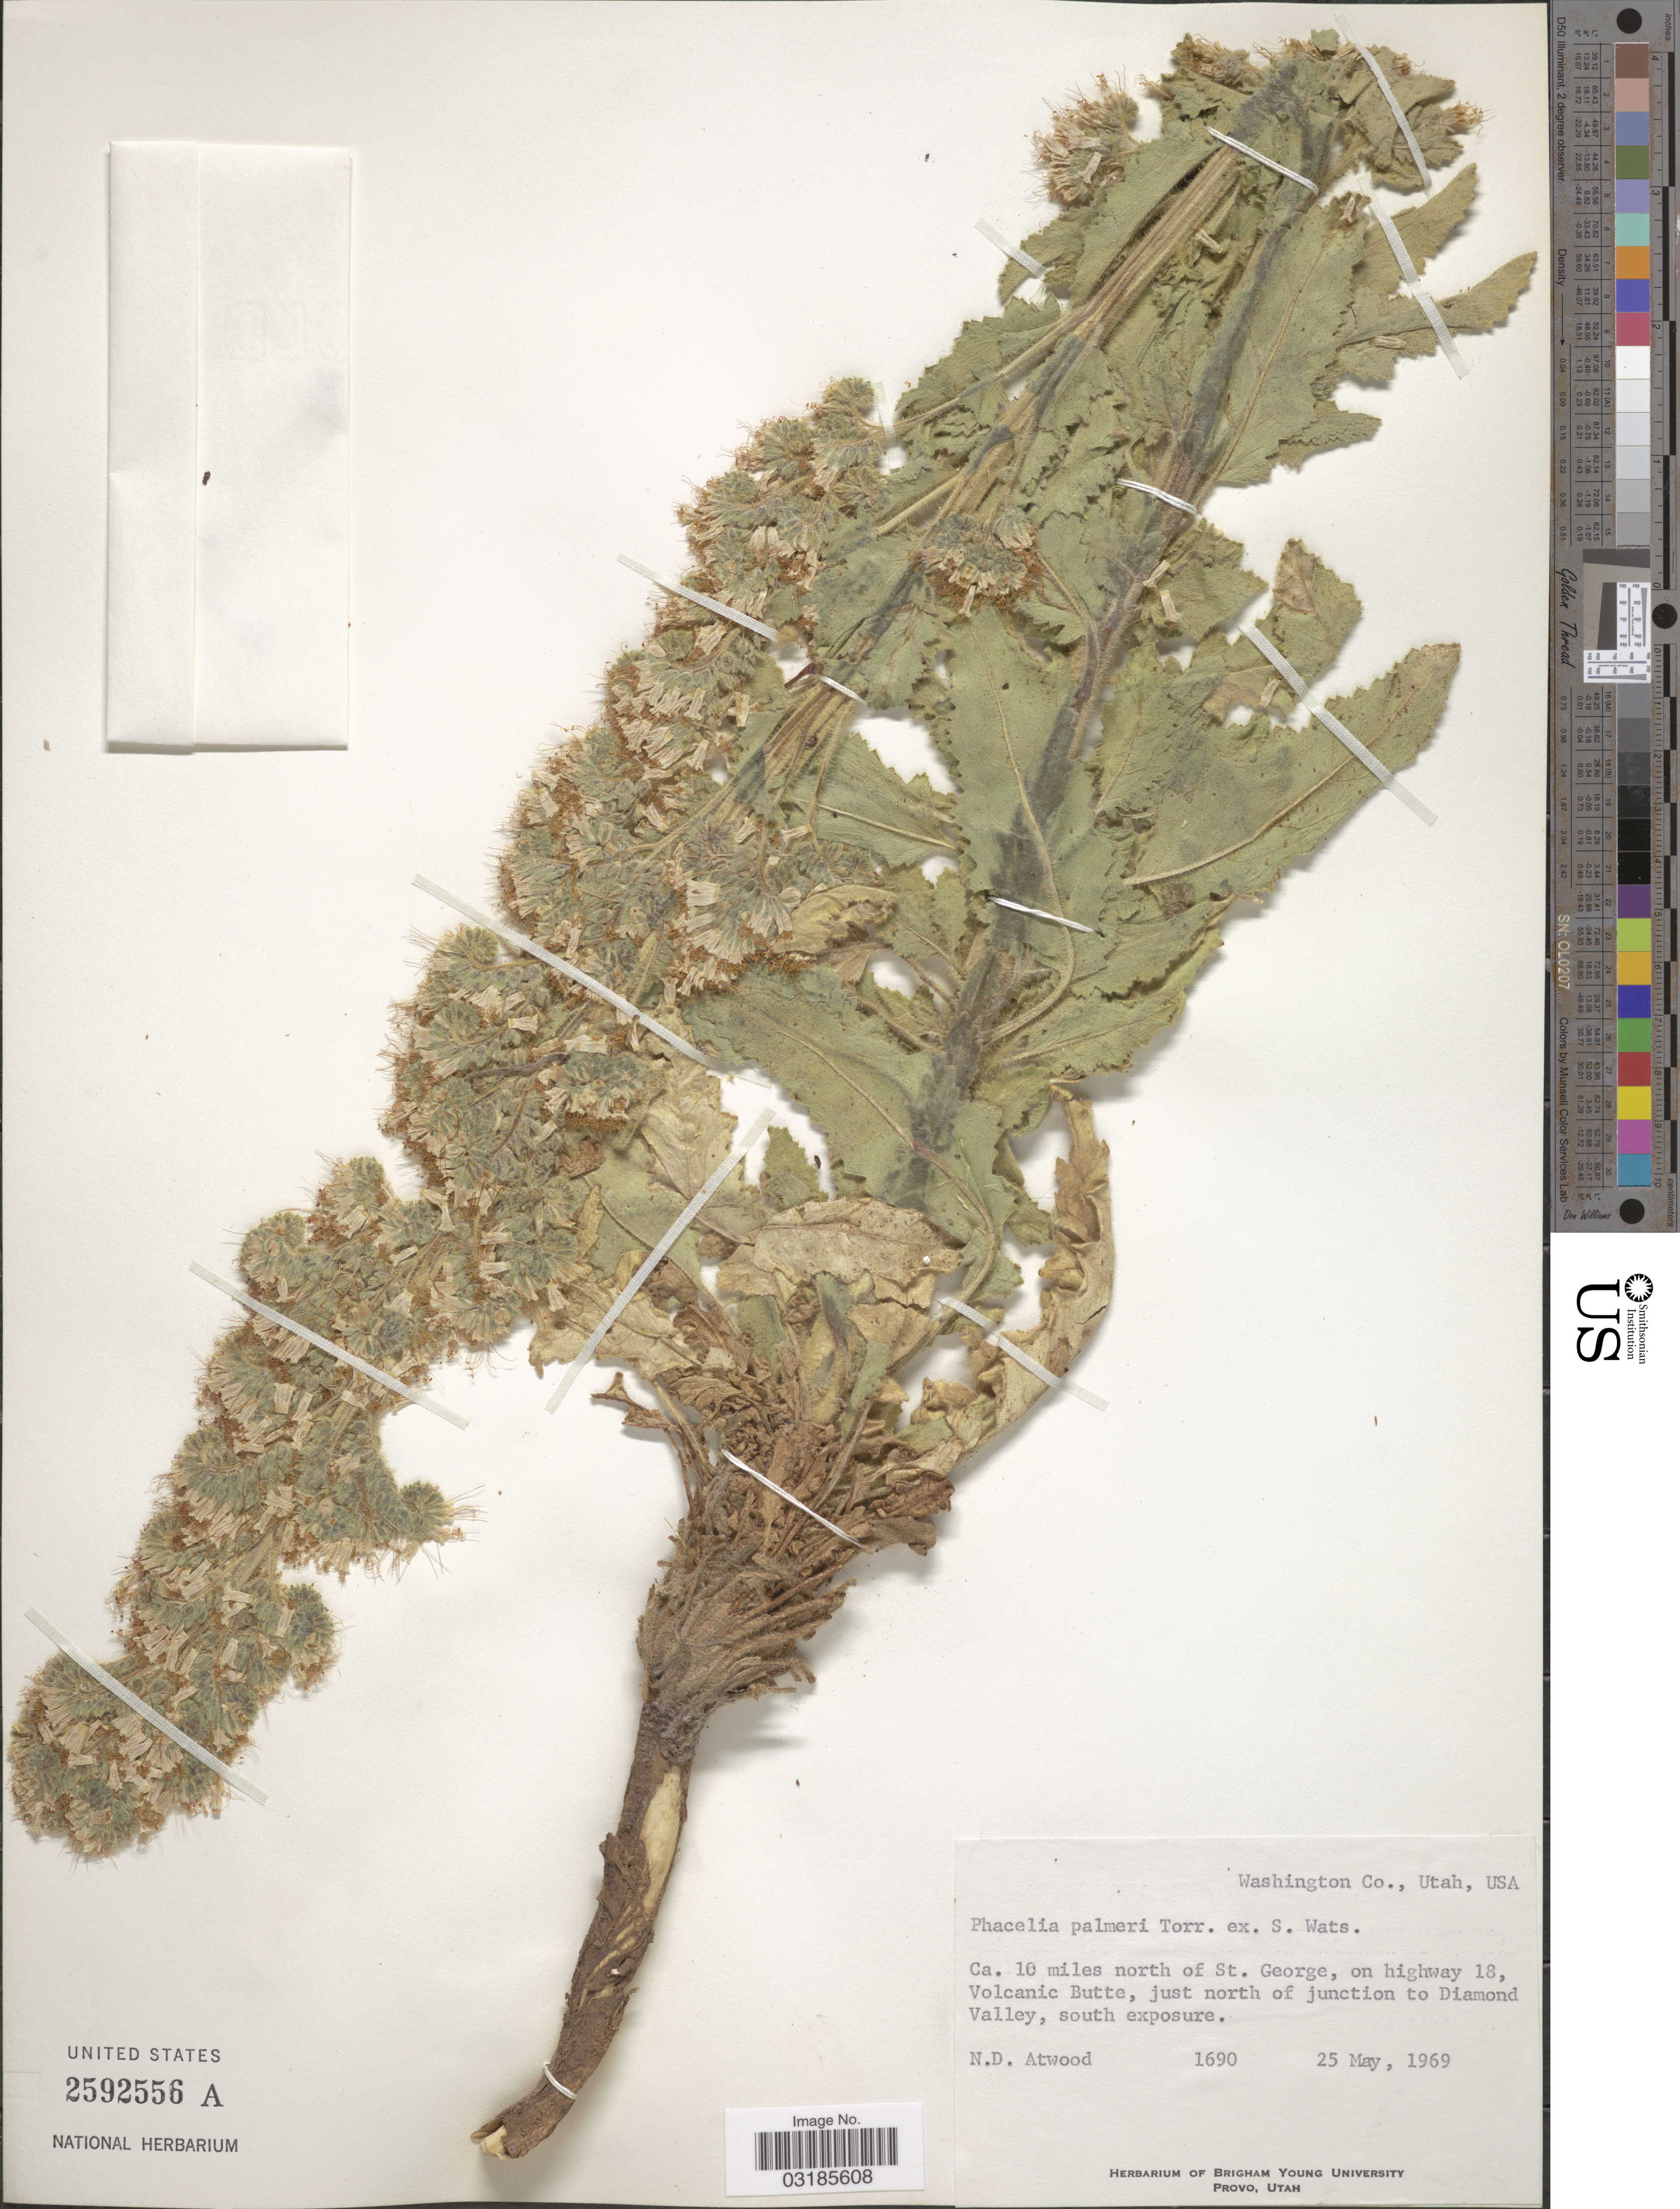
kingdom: Plantae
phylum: Tracheophyta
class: Magnoliopsida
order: Boraginales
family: Hydrophyllaceae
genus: Phacelia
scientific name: Phacelia palmeri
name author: Torr. ex S. Watson in C. King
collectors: D. Atwood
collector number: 1690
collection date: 1969-05-25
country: United States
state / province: Utah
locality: Washington Co., Ca. 10 miles north of St. George, on highway 18, Volcanic Butte, just north of junction to Diamond Valley, south exposure.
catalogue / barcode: US 2592556A